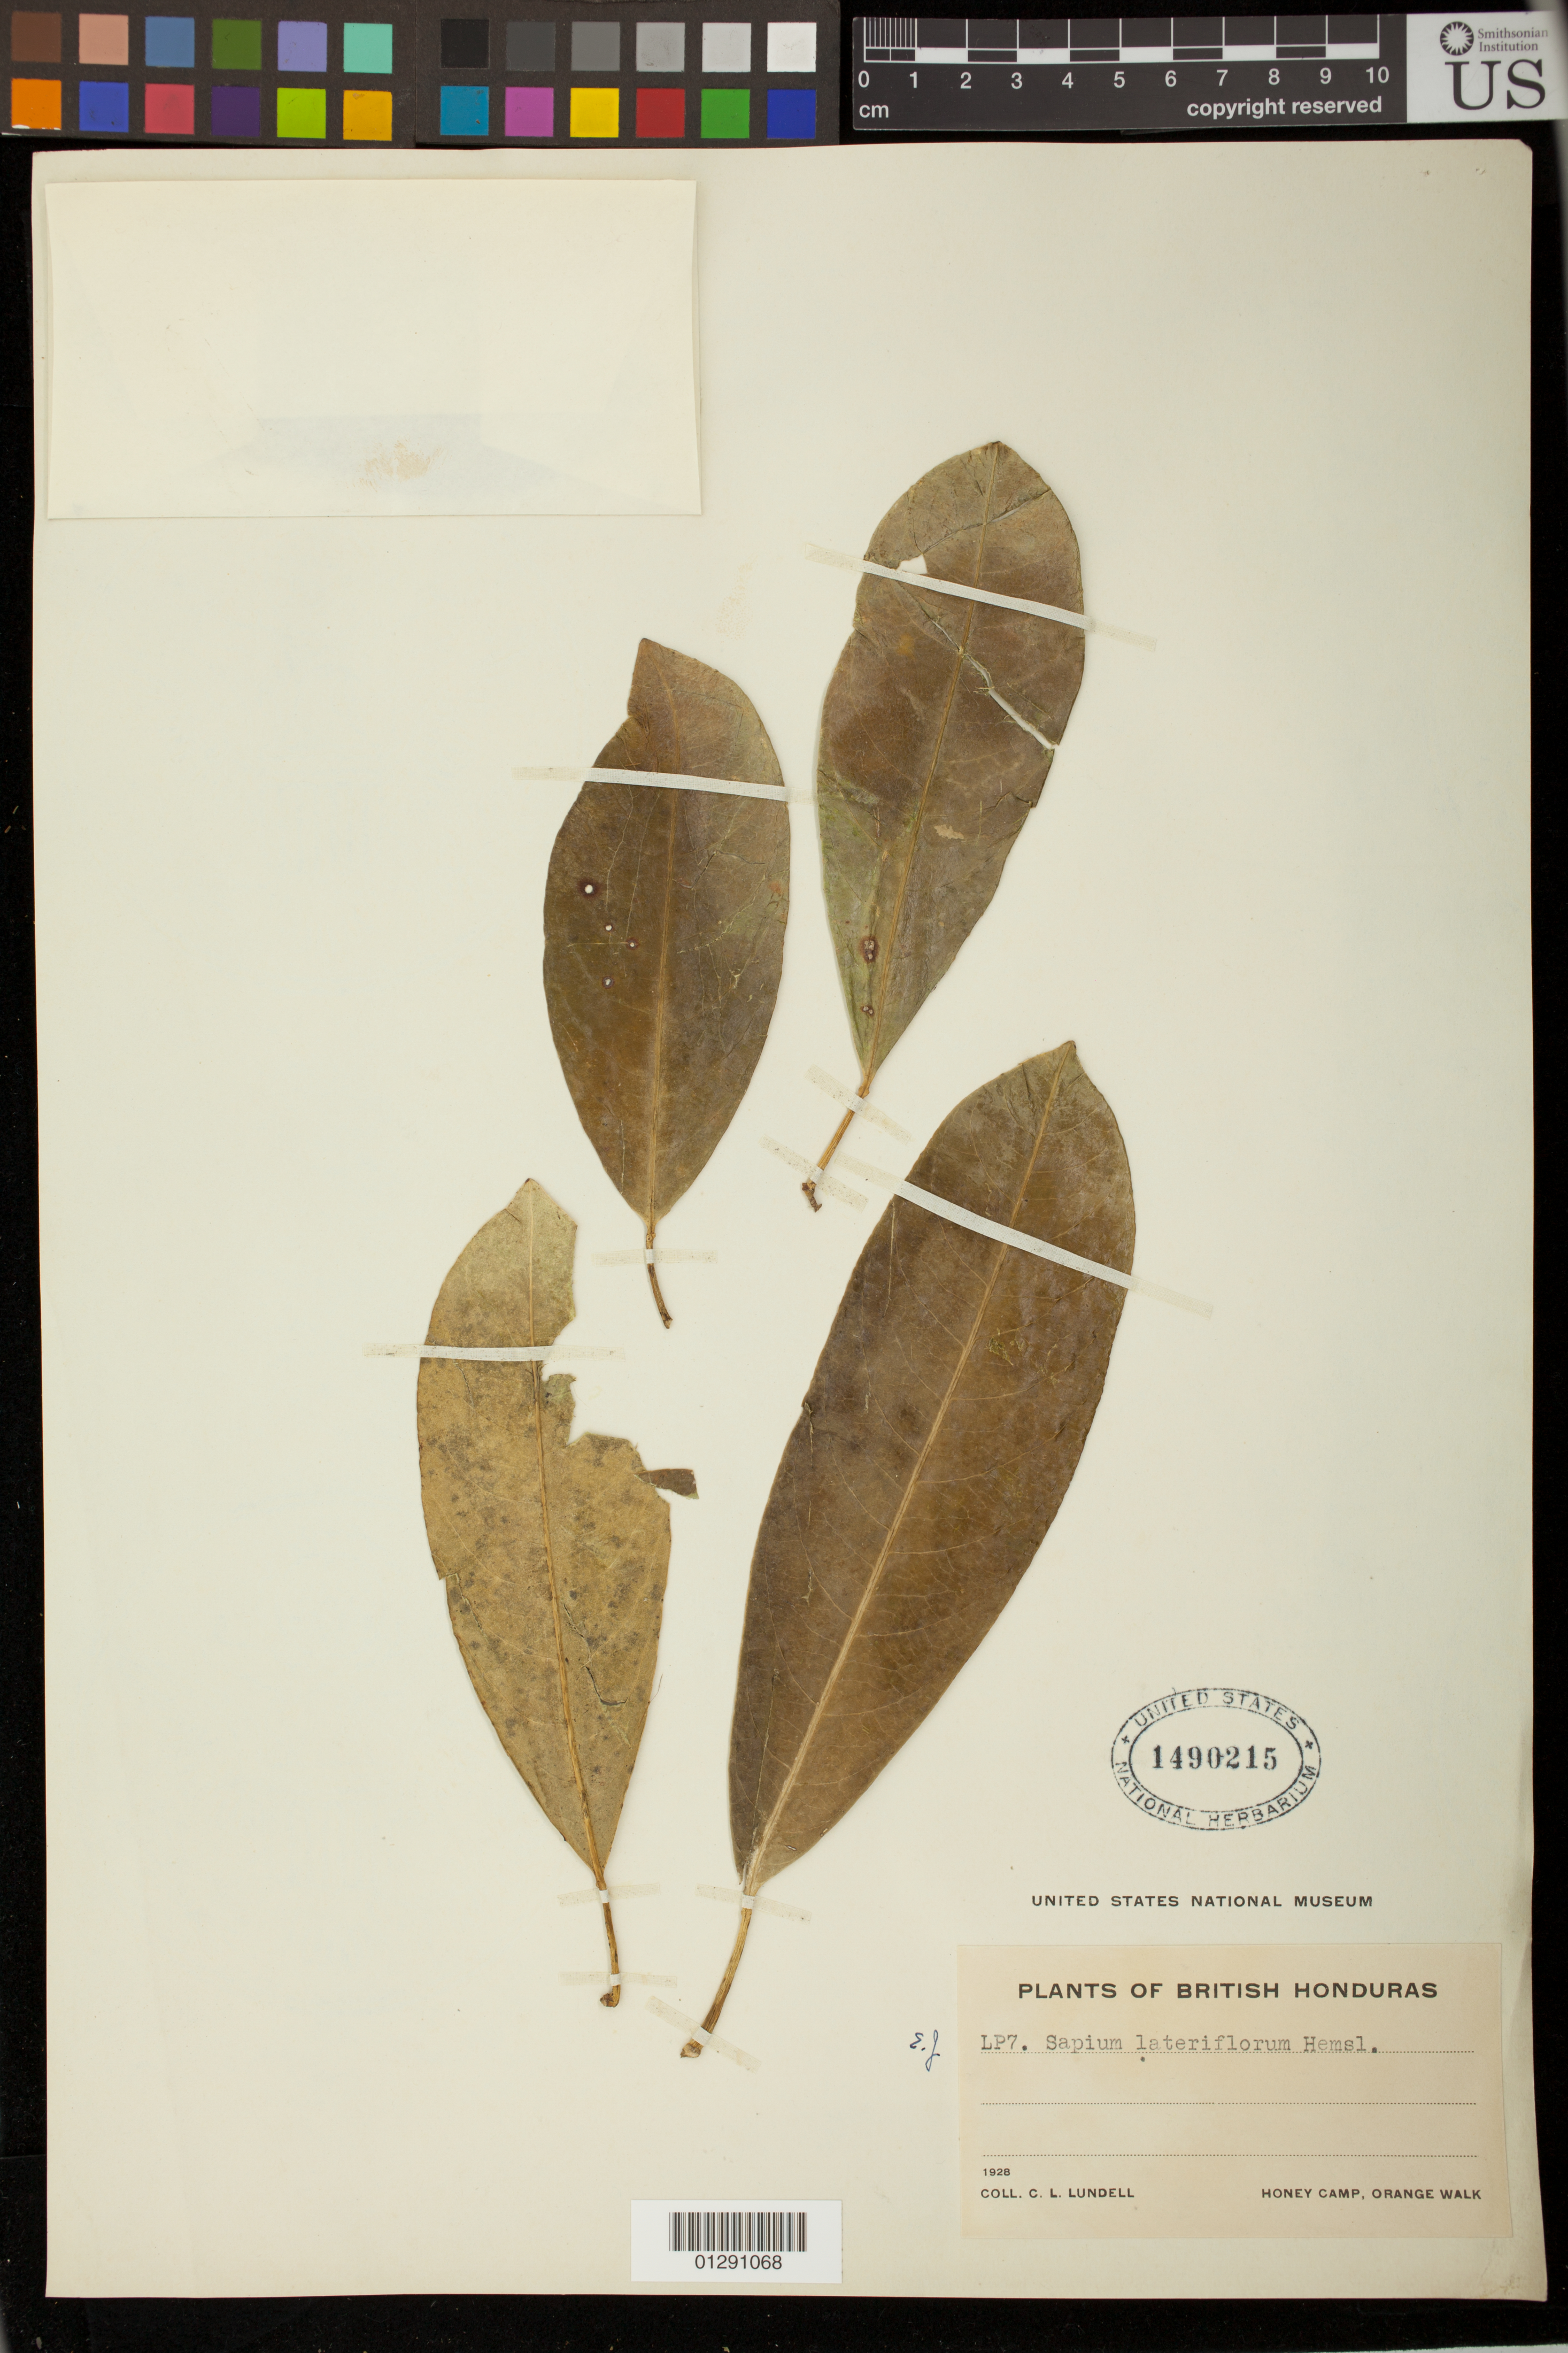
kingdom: Plantae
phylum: Tracheophyta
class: Magnoliopsida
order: Malpighiales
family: Euphorbiaceae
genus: Sapium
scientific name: Sapium lateriflorum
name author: Hemsl.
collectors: C. L. Lundell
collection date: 1928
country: Honduras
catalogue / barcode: US 1490215